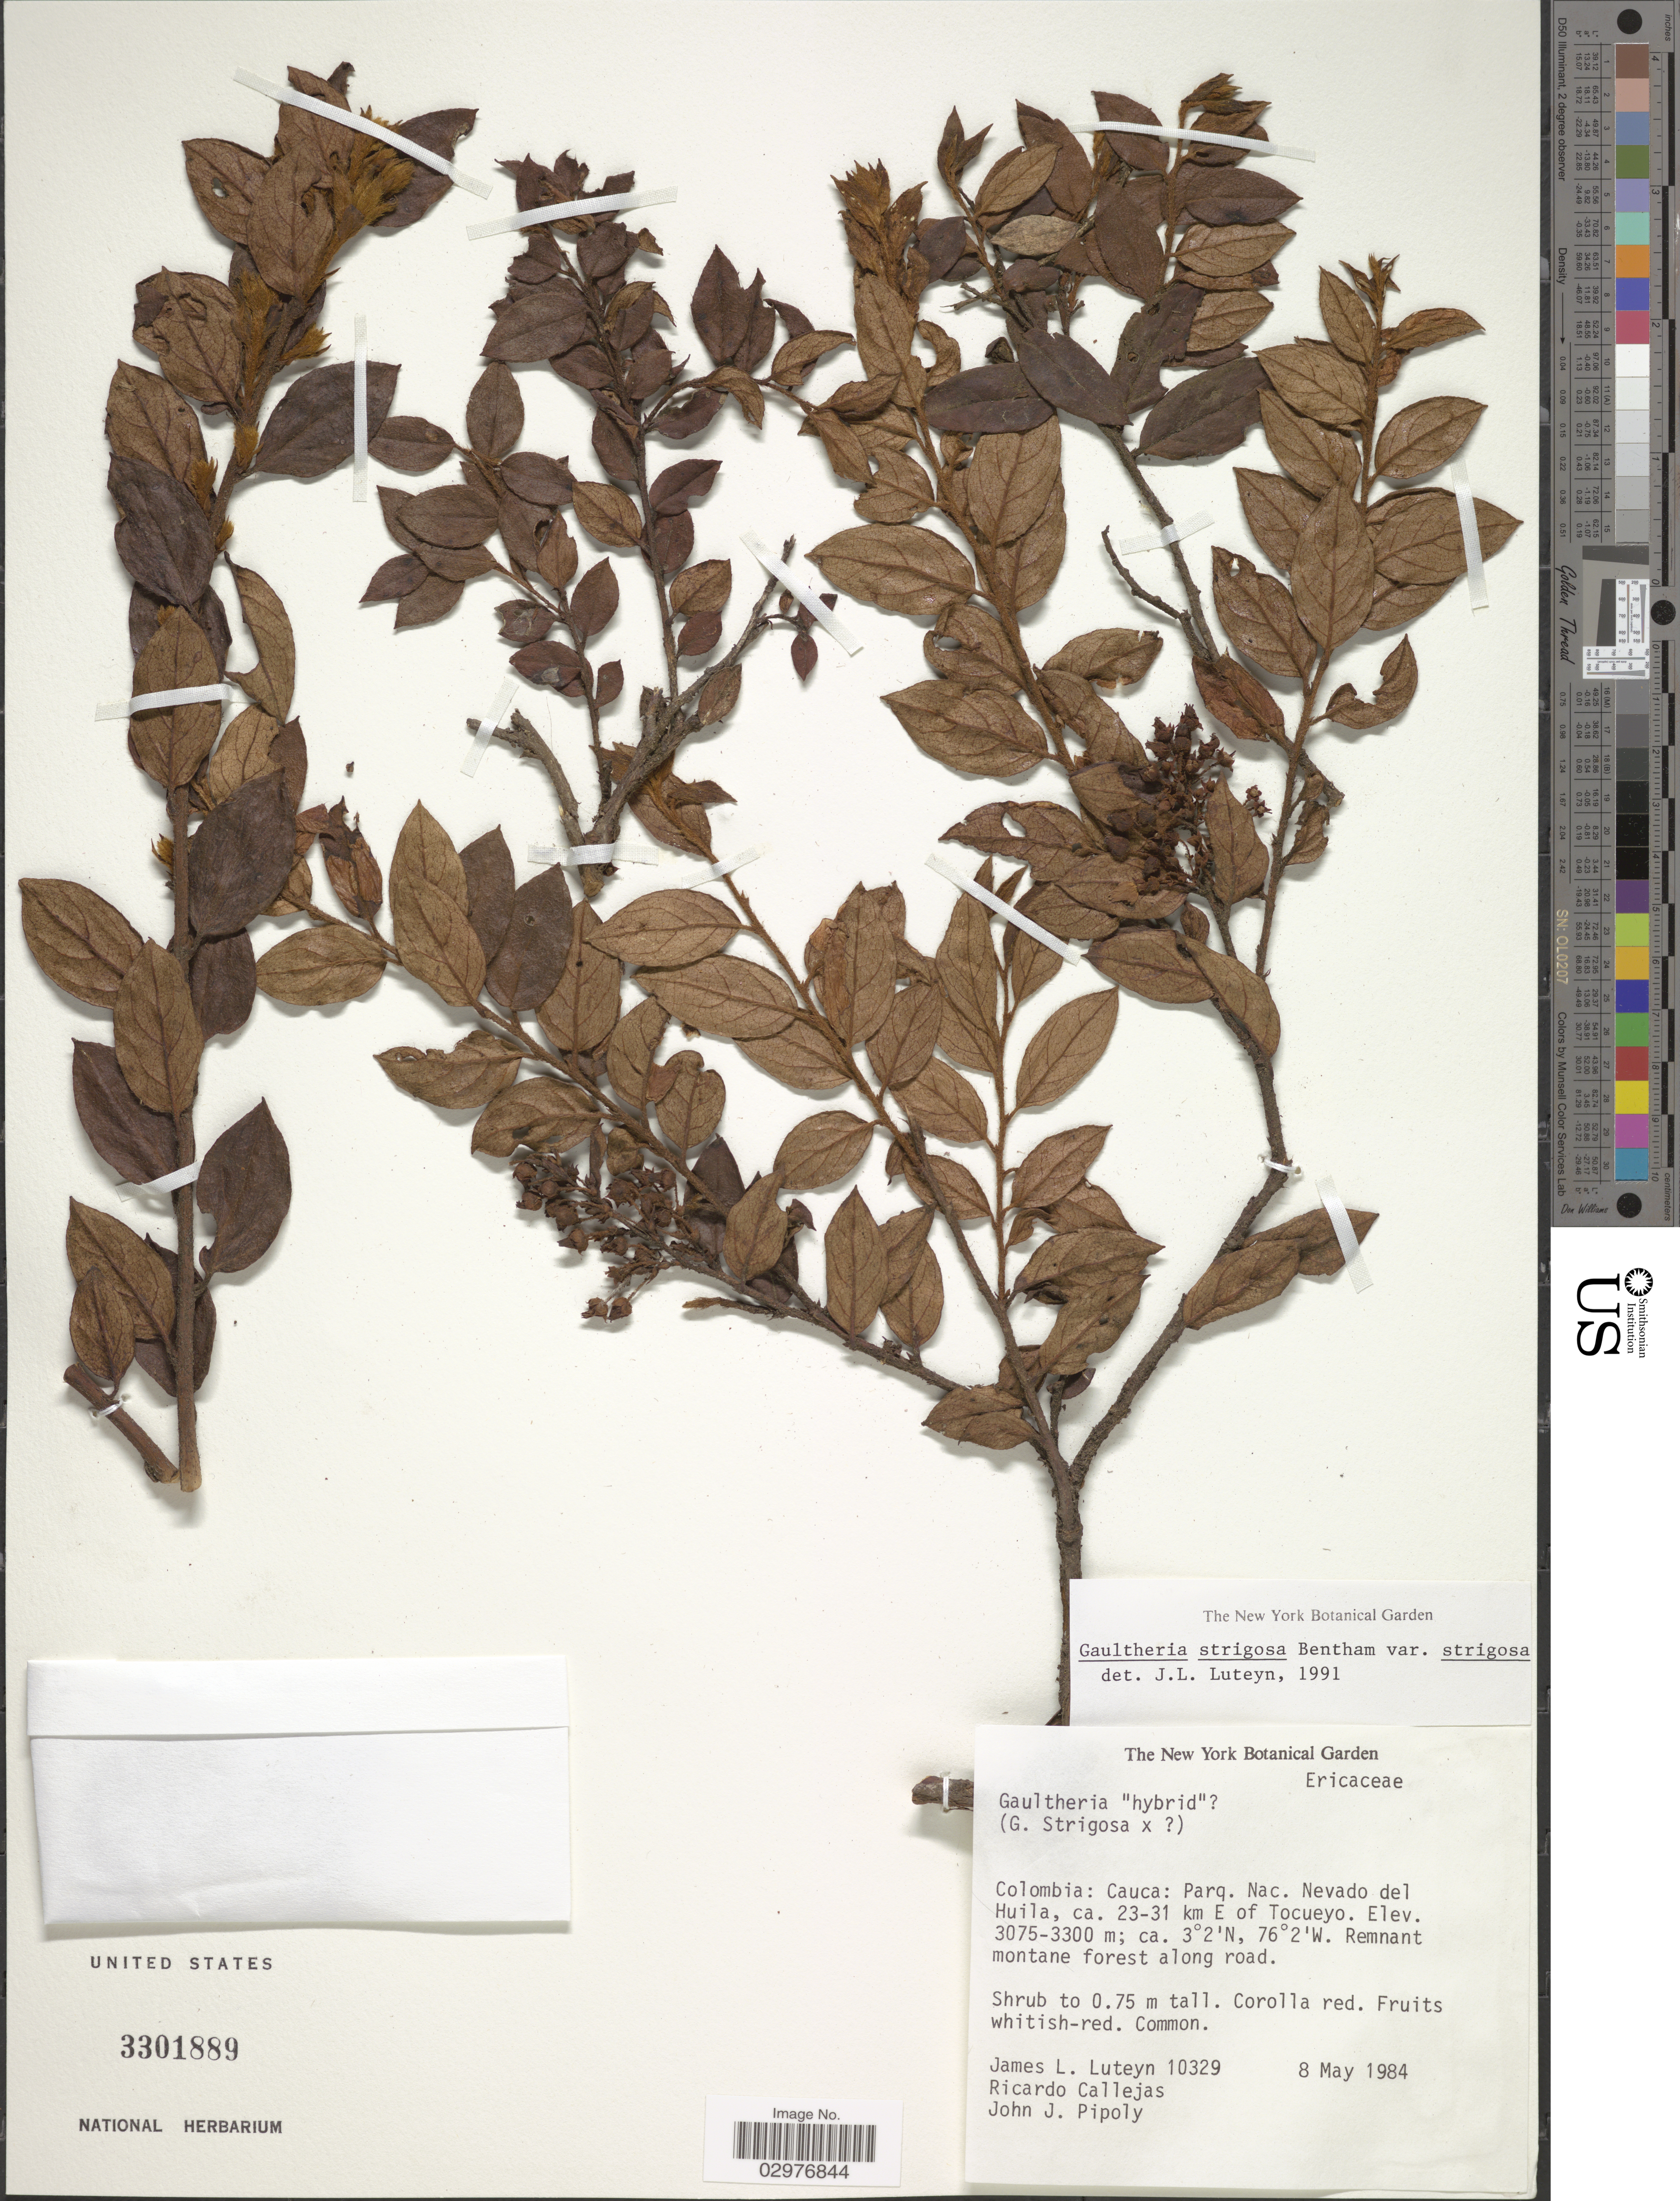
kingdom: Plantae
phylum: Tracheophyta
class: Magnoliopsida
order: Ericales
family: Ericaceae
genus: Gaultheria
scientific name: Gaultheria strigosa var. strigosa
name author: Benth.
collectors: J. L. Luteyn, R. Callejas & J. J. Pipoly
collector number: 10329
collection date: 1984-05-08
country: Colombia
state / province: Cauca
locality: Parq. Nac. Nevada del Huila, ca. 23-31 km E of Tocueyo.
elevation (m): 3075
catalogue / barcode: US 3301889